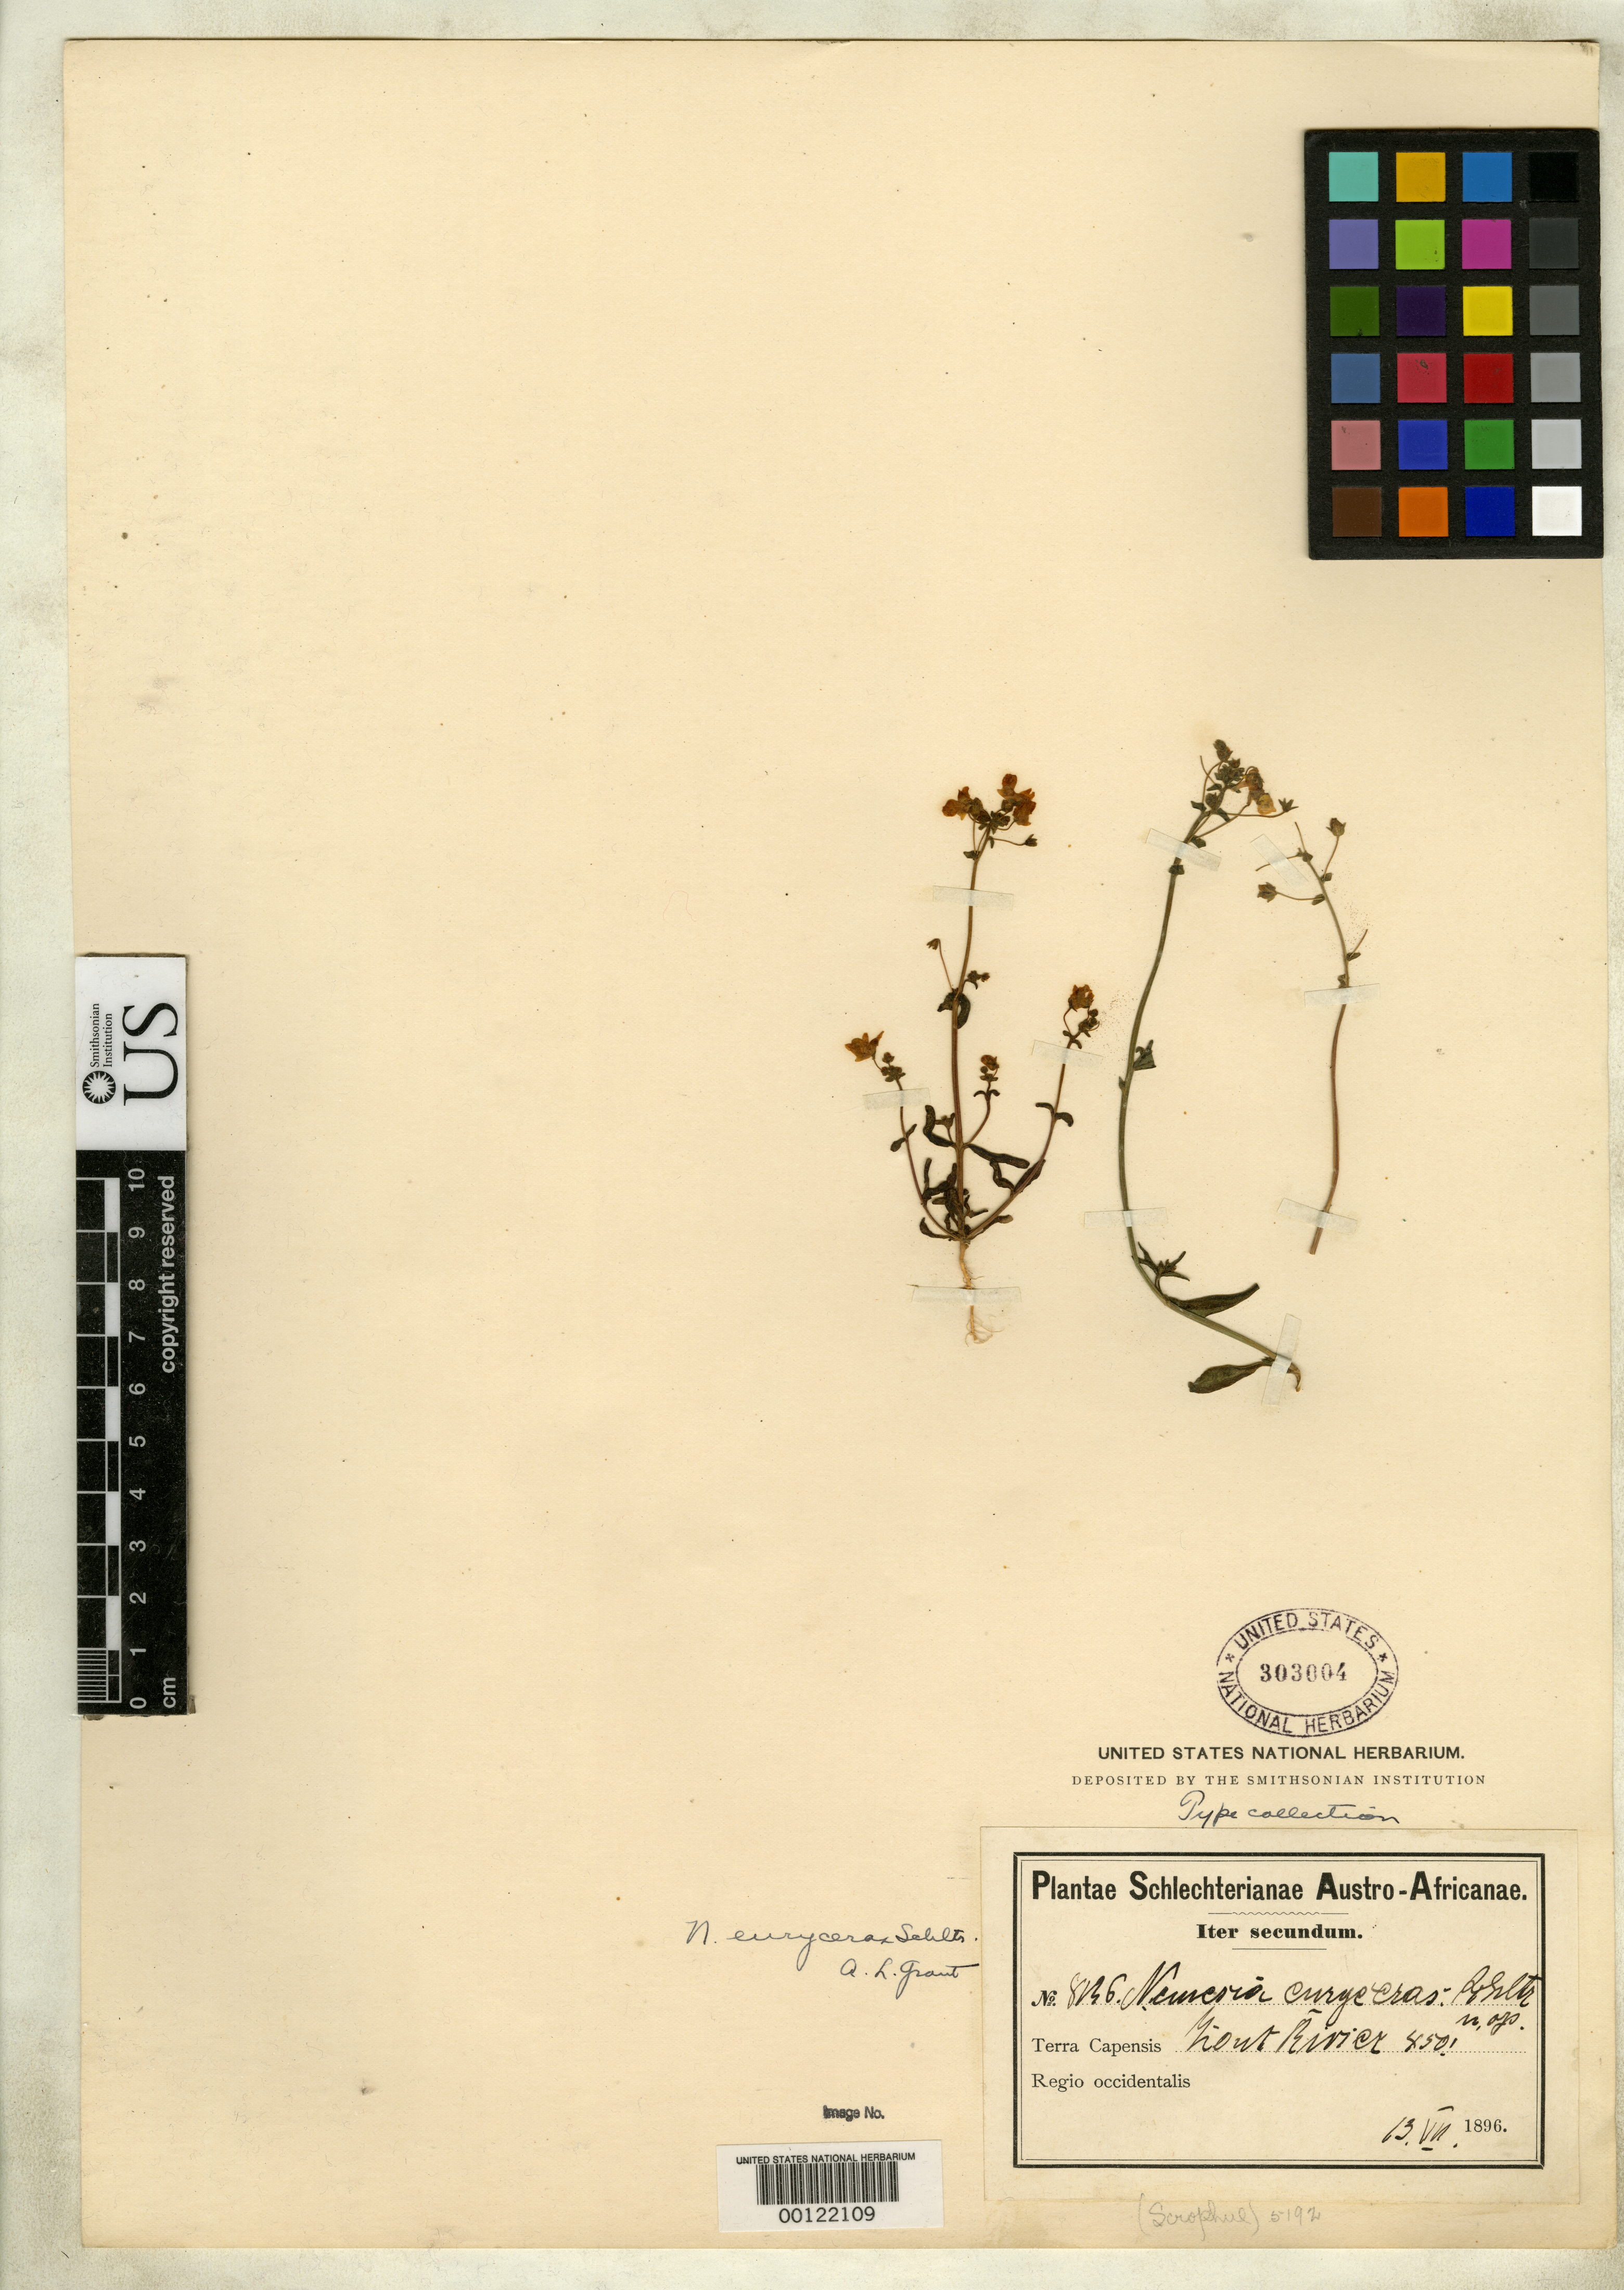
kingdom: Plantae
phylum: Tracheophyta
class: Magnoliopsida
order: Lamiales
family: Scrophulariaceae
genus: Nemesia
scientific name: Nemesia euryceras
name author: Schltr.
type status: Isotype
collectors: F. R. R. Schlechter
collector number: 8126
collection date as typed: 13 Jul 1896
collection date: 1896-07-13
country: South Africa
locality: Hout Rivier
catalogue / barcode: US 303004